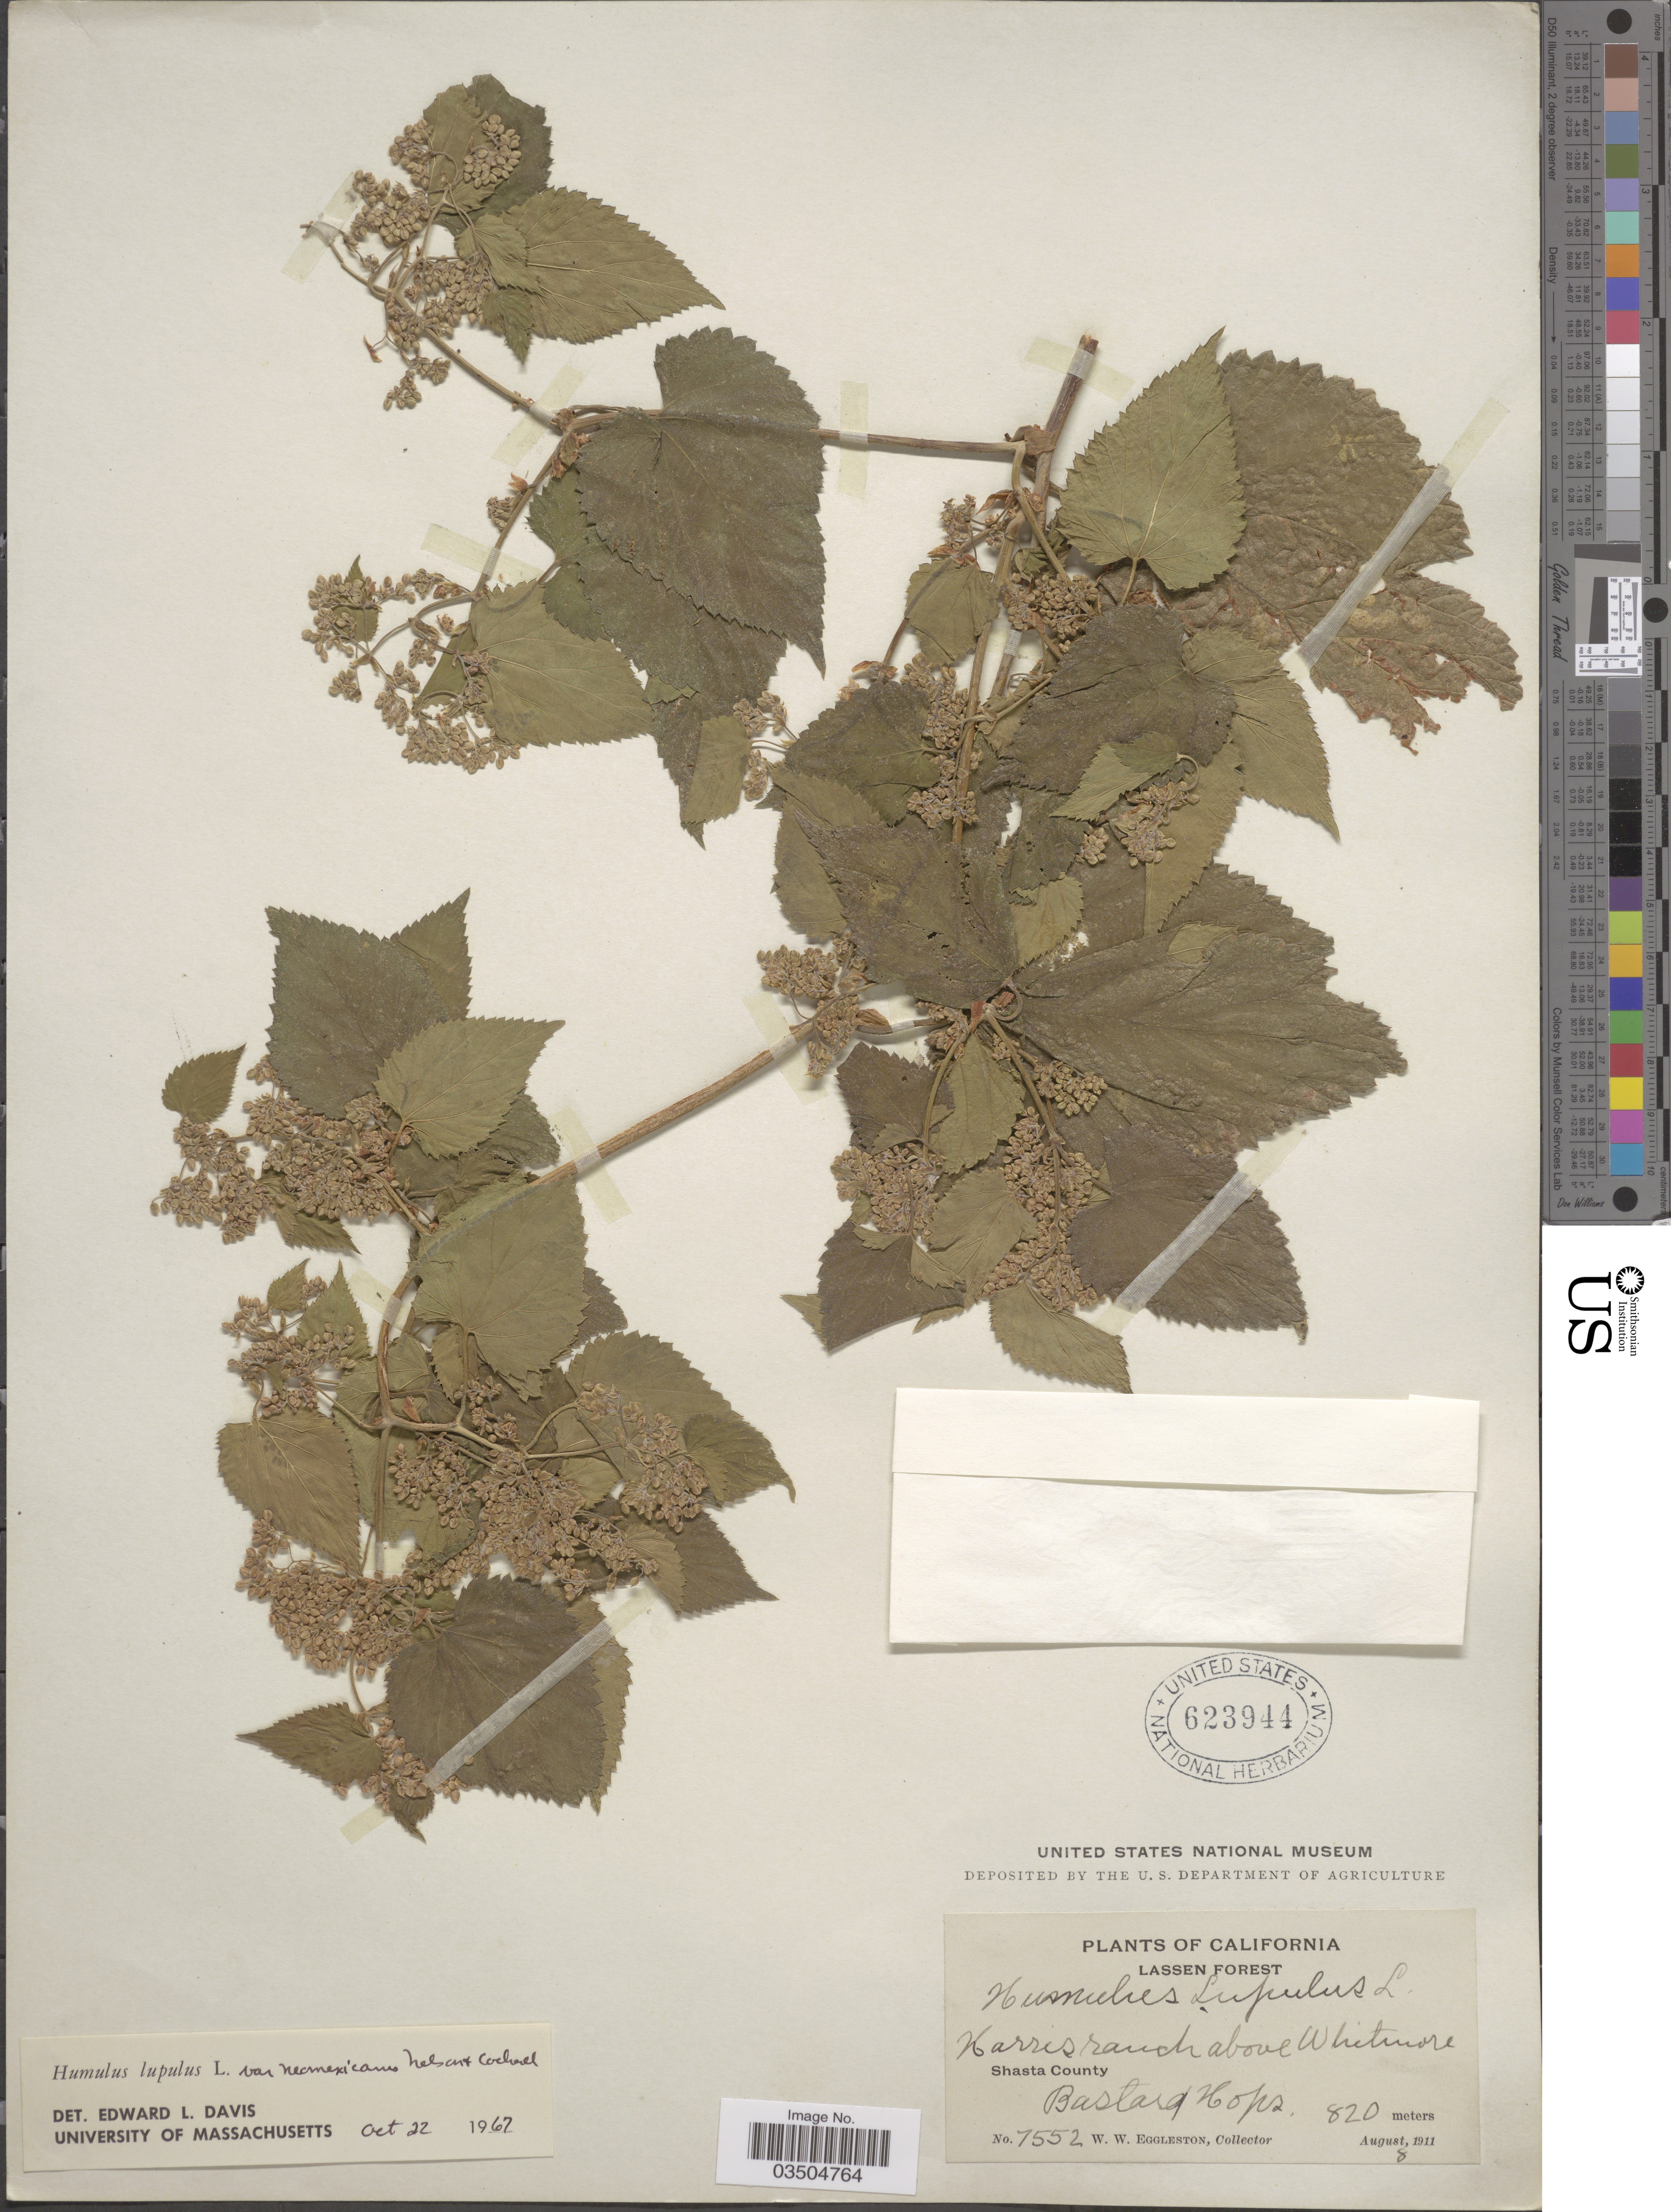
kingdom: Plantae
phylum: Tracheophyta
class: Magnoliopsida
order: Rosales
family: Cannabaceae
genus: Humulus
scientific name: Humulus neomexicanus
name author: (A. Nelson & Cockerell) Rydb.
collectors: W. W. Eggleston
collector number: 7552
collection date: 1911-08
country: United States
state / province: California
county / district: Shasta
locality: Lassen Forest. Harris ranch above Whitmore. Shasta County.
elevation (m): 820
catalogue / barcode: US 623944